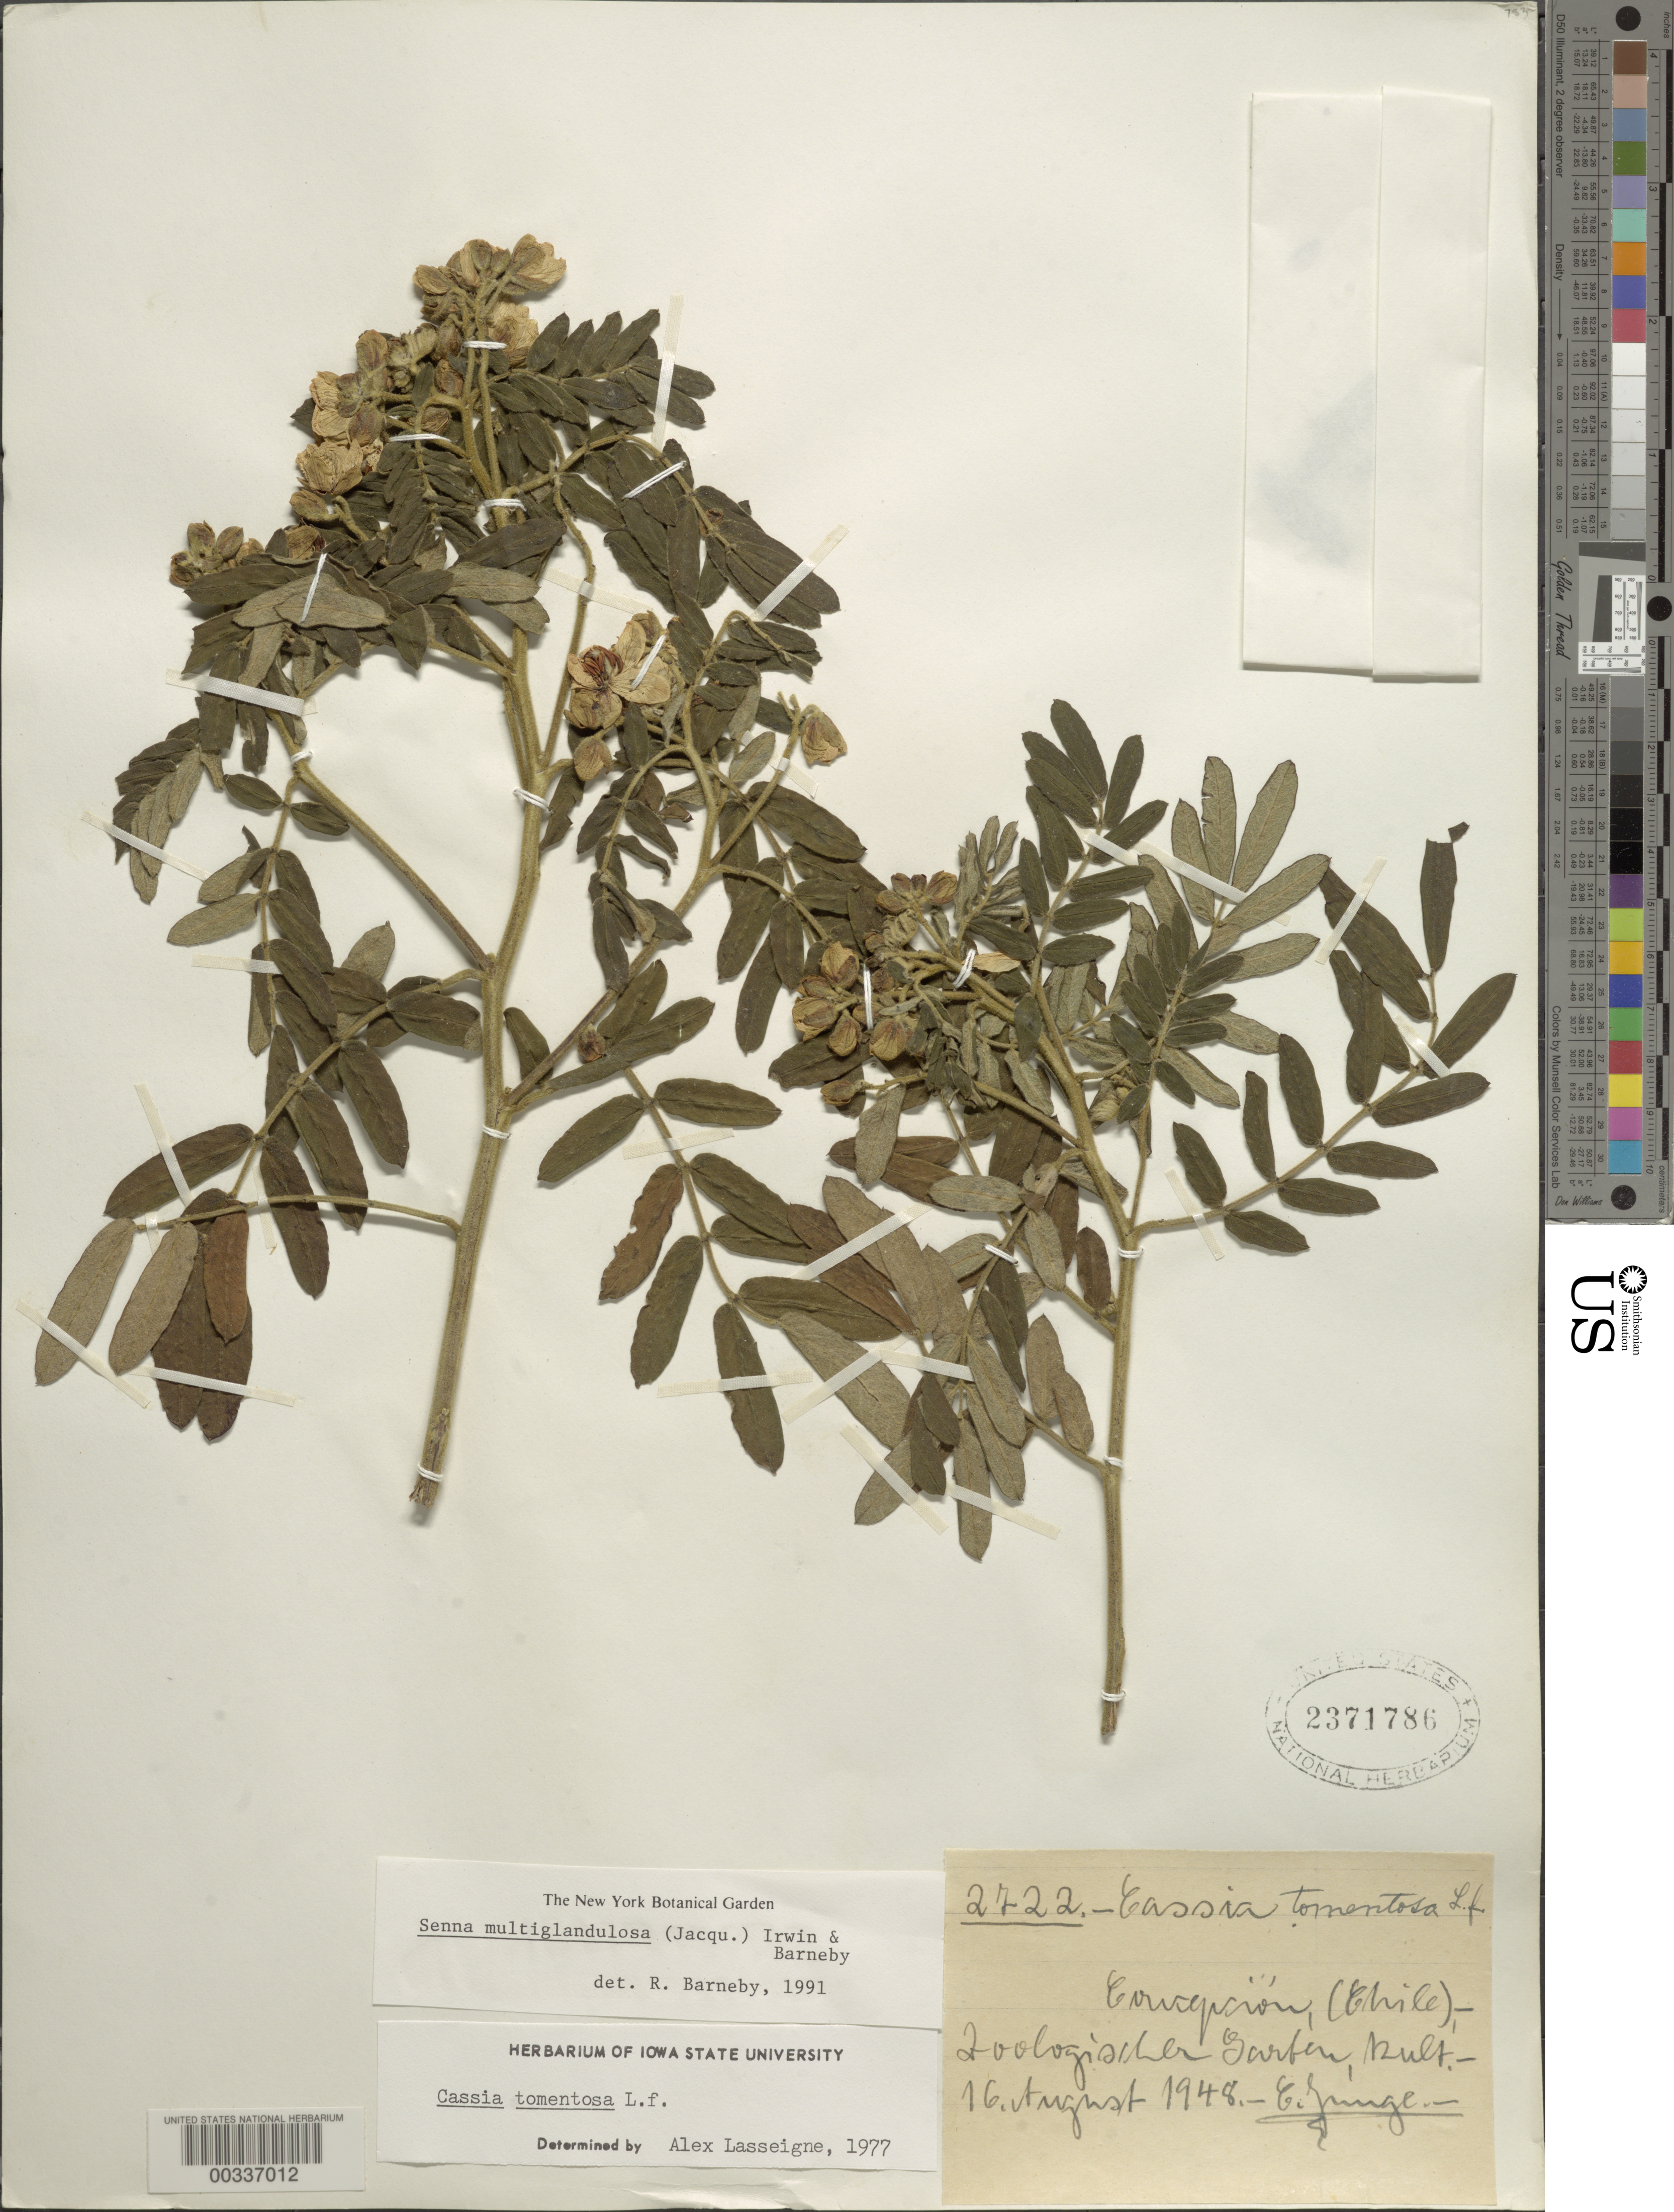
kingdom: Plantae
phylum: Tracheophyta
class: Magnoliopsida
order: Fabales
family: Fabaceae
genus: Senna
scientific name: Senna multiglandulosa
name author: (Jacq.) H.S. Irwin & Barneby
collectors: E. Junge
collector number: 2722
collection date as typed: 16 Aug 1948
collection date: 1948-08-16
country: Chile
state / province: Bio-Bío (VIII)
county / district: Concepción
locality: Zoological garden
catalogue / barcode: US 2371786